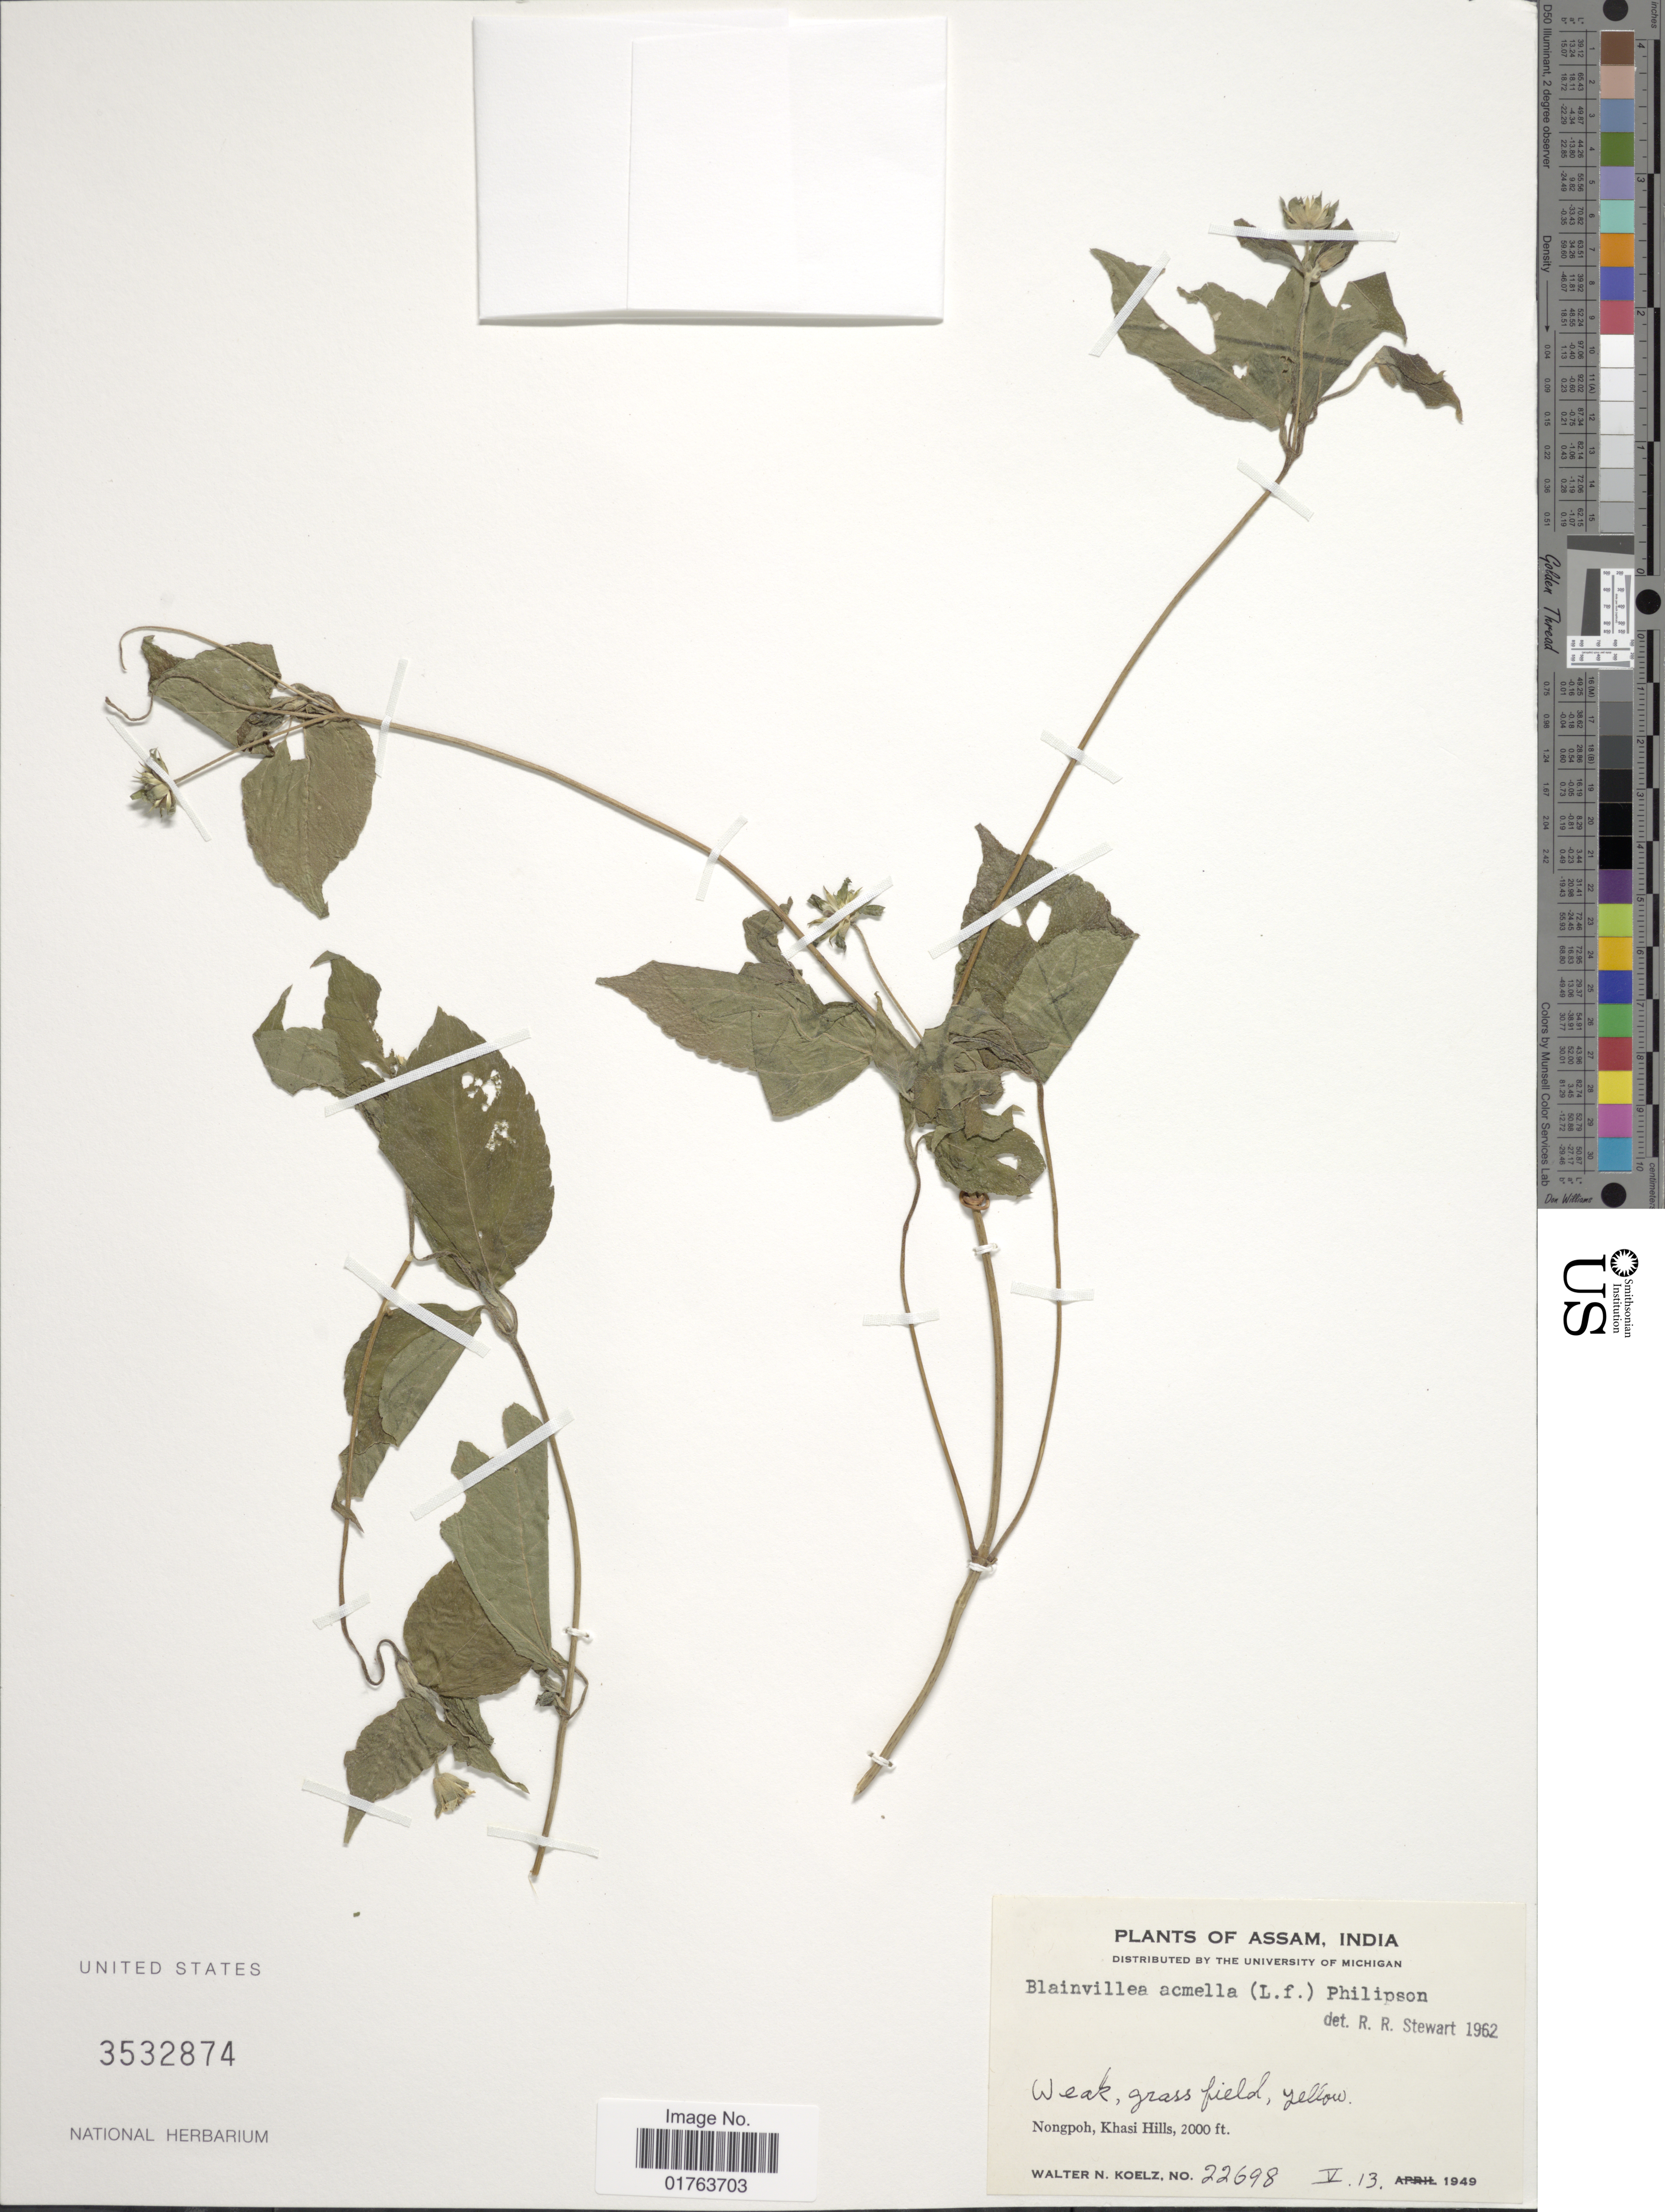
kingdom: Plantae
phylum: Tracheophyta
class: Magnoliopsida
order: Asterales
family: Asteraceae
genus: Blainvillea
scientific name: Blainvillea acmella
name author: (L.) Philipson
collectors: W. N. Koelz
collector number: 22698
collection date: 1949-05-13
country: India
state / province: Meghalaya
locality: Nongpoh, Khasi Hills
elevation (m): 610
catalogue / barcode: US 3532874